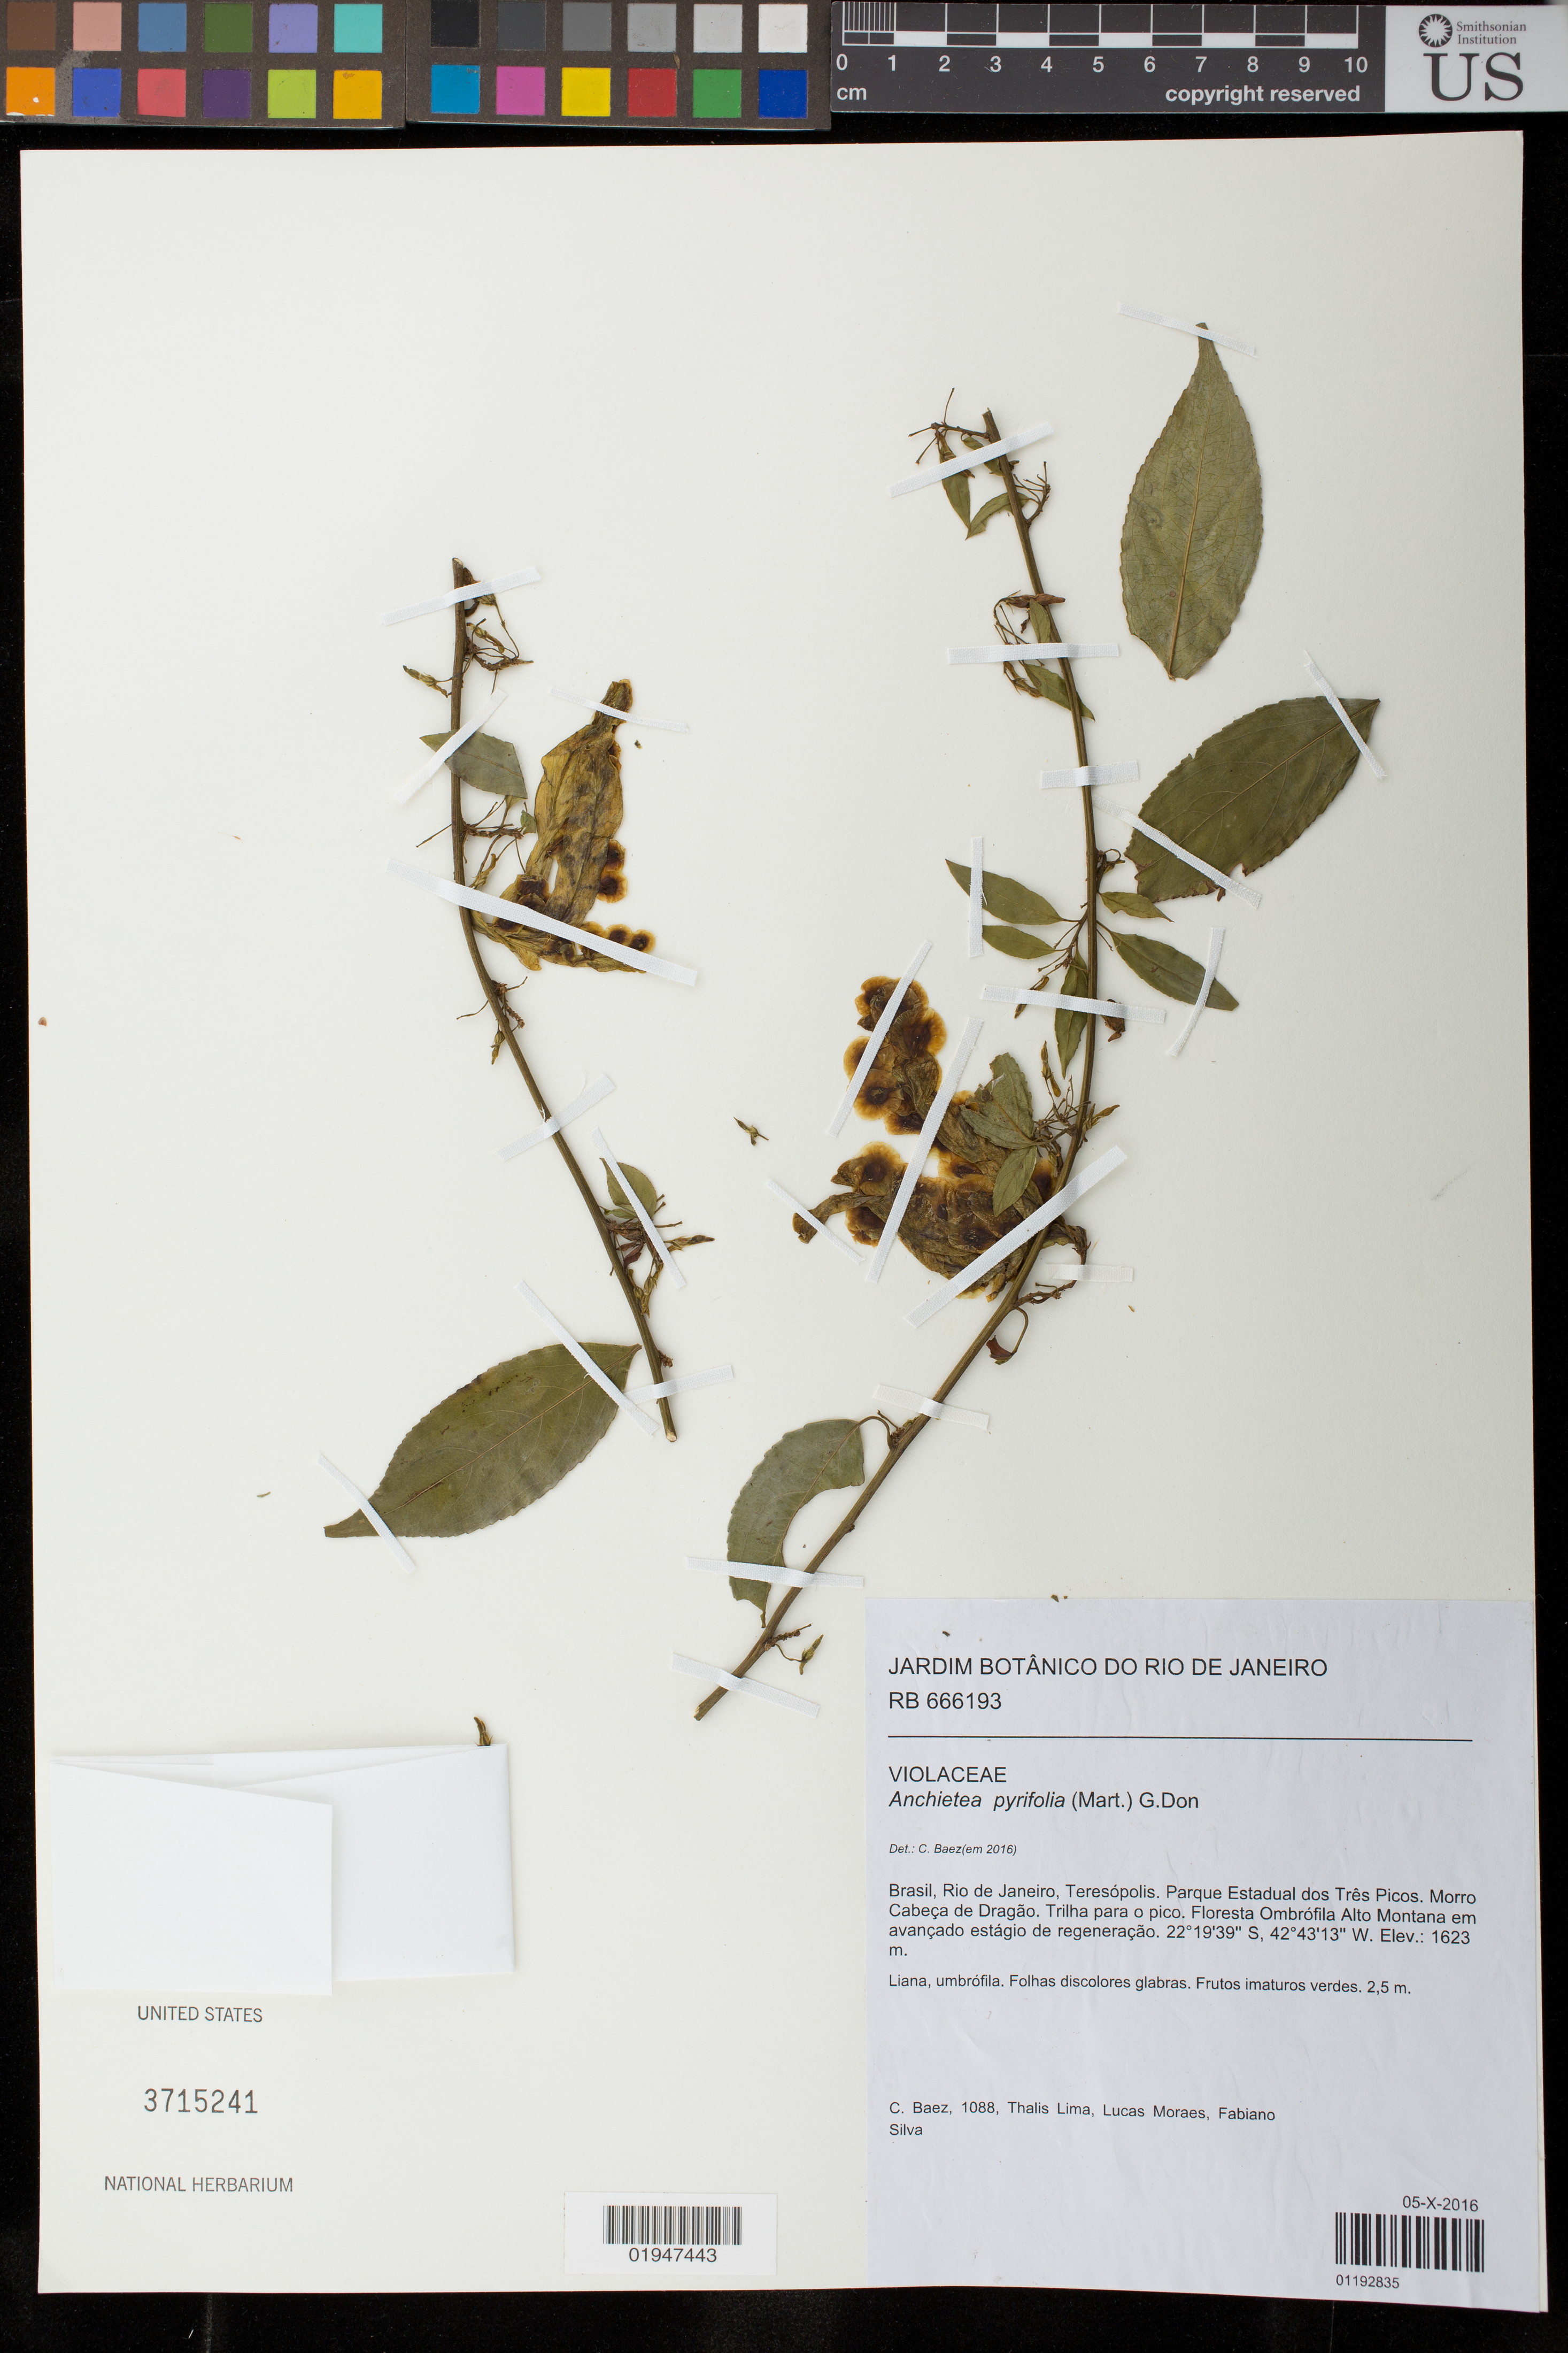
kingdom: Plantae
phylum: Tracheophyta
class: Magnoliopsida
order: Malpighiales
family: Violaceae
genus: Anchietea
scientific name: Anchietea pyrifolia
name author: (Mart.) G. Don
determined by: Baez, C.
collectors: C. Baez, T. Lima, L. Moraes & F. Silva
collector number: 1088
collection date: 2016-10-05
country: Brazil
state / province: Rio de Janeiro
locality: Teresópolis. Parque Estadual dos Três Picos. Morro Cabeça de Dragão. Trilha para o pico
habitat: Floresta ombrófila alto montana em avançado estágio de regeneraçã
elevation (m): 1623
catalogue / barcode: US 3715241